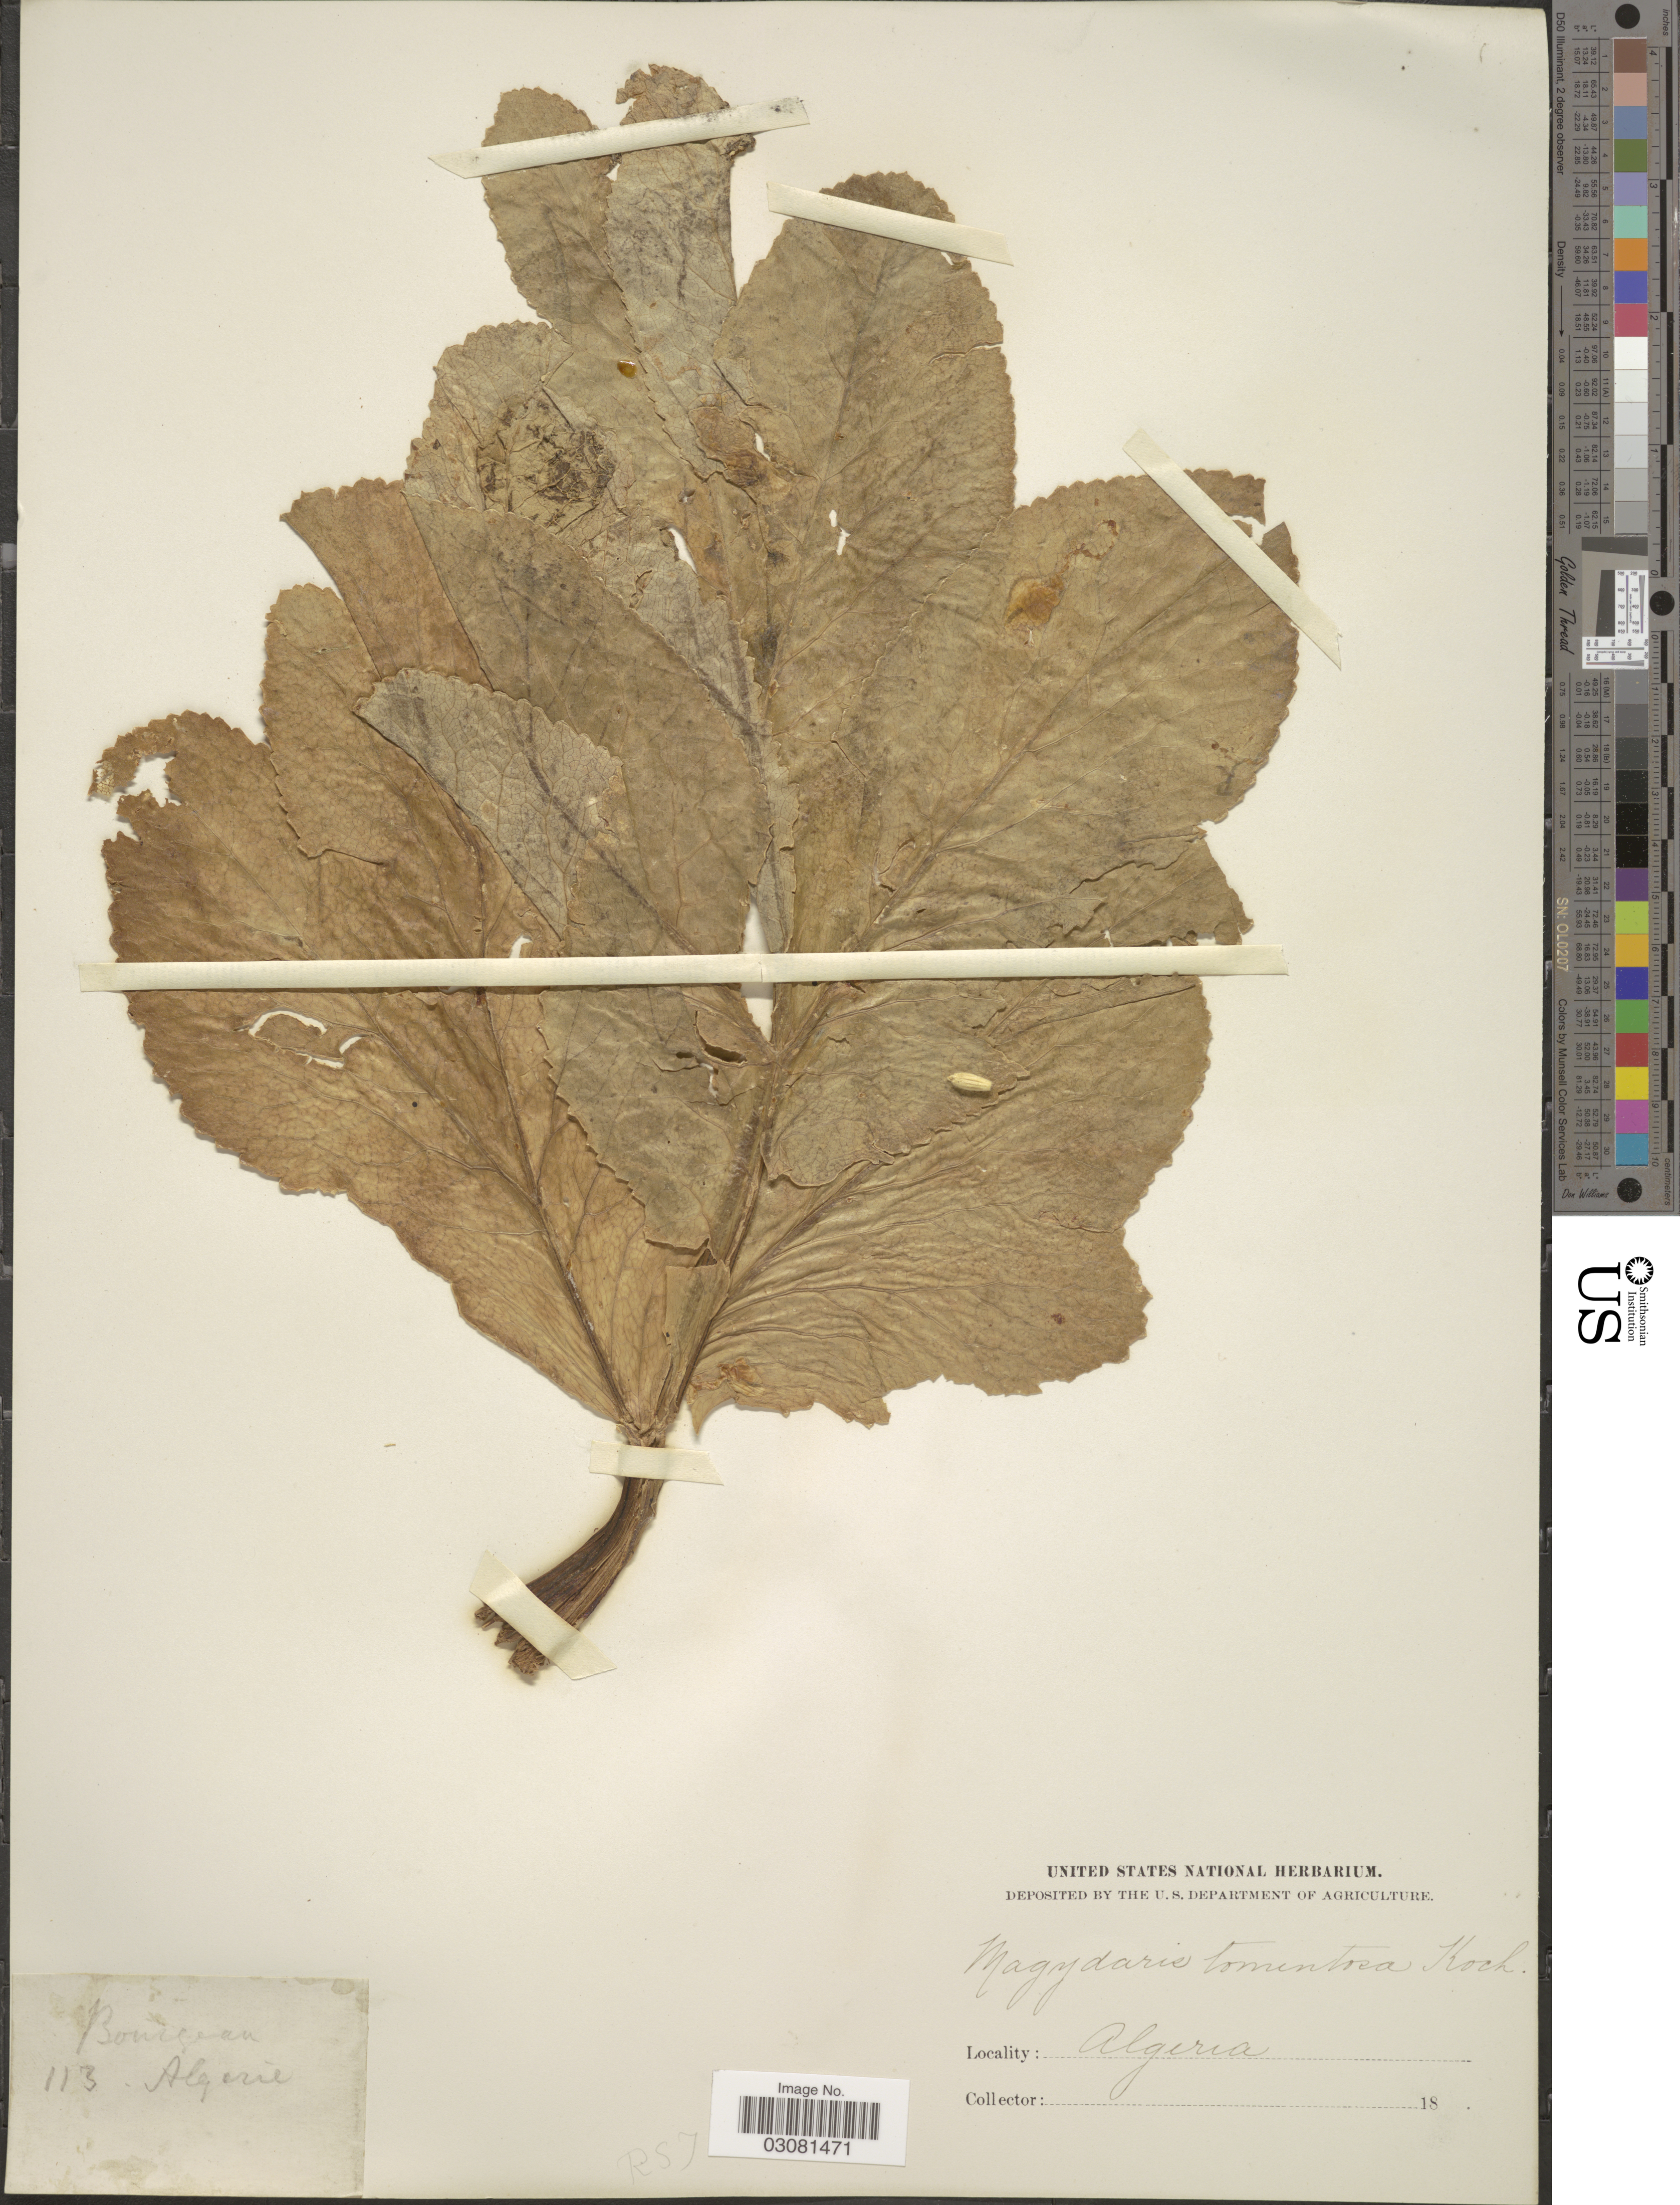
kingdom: Plantae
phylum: Tracheophyta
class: Magnoliopsida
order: Apiales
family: Apiaceae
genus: Magydaris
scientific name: Magydaris tomentosa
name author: (Desf.) W.D.J. Koch ex DC.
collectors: -. Bourgeau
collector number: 113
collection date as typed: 18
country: Algeria